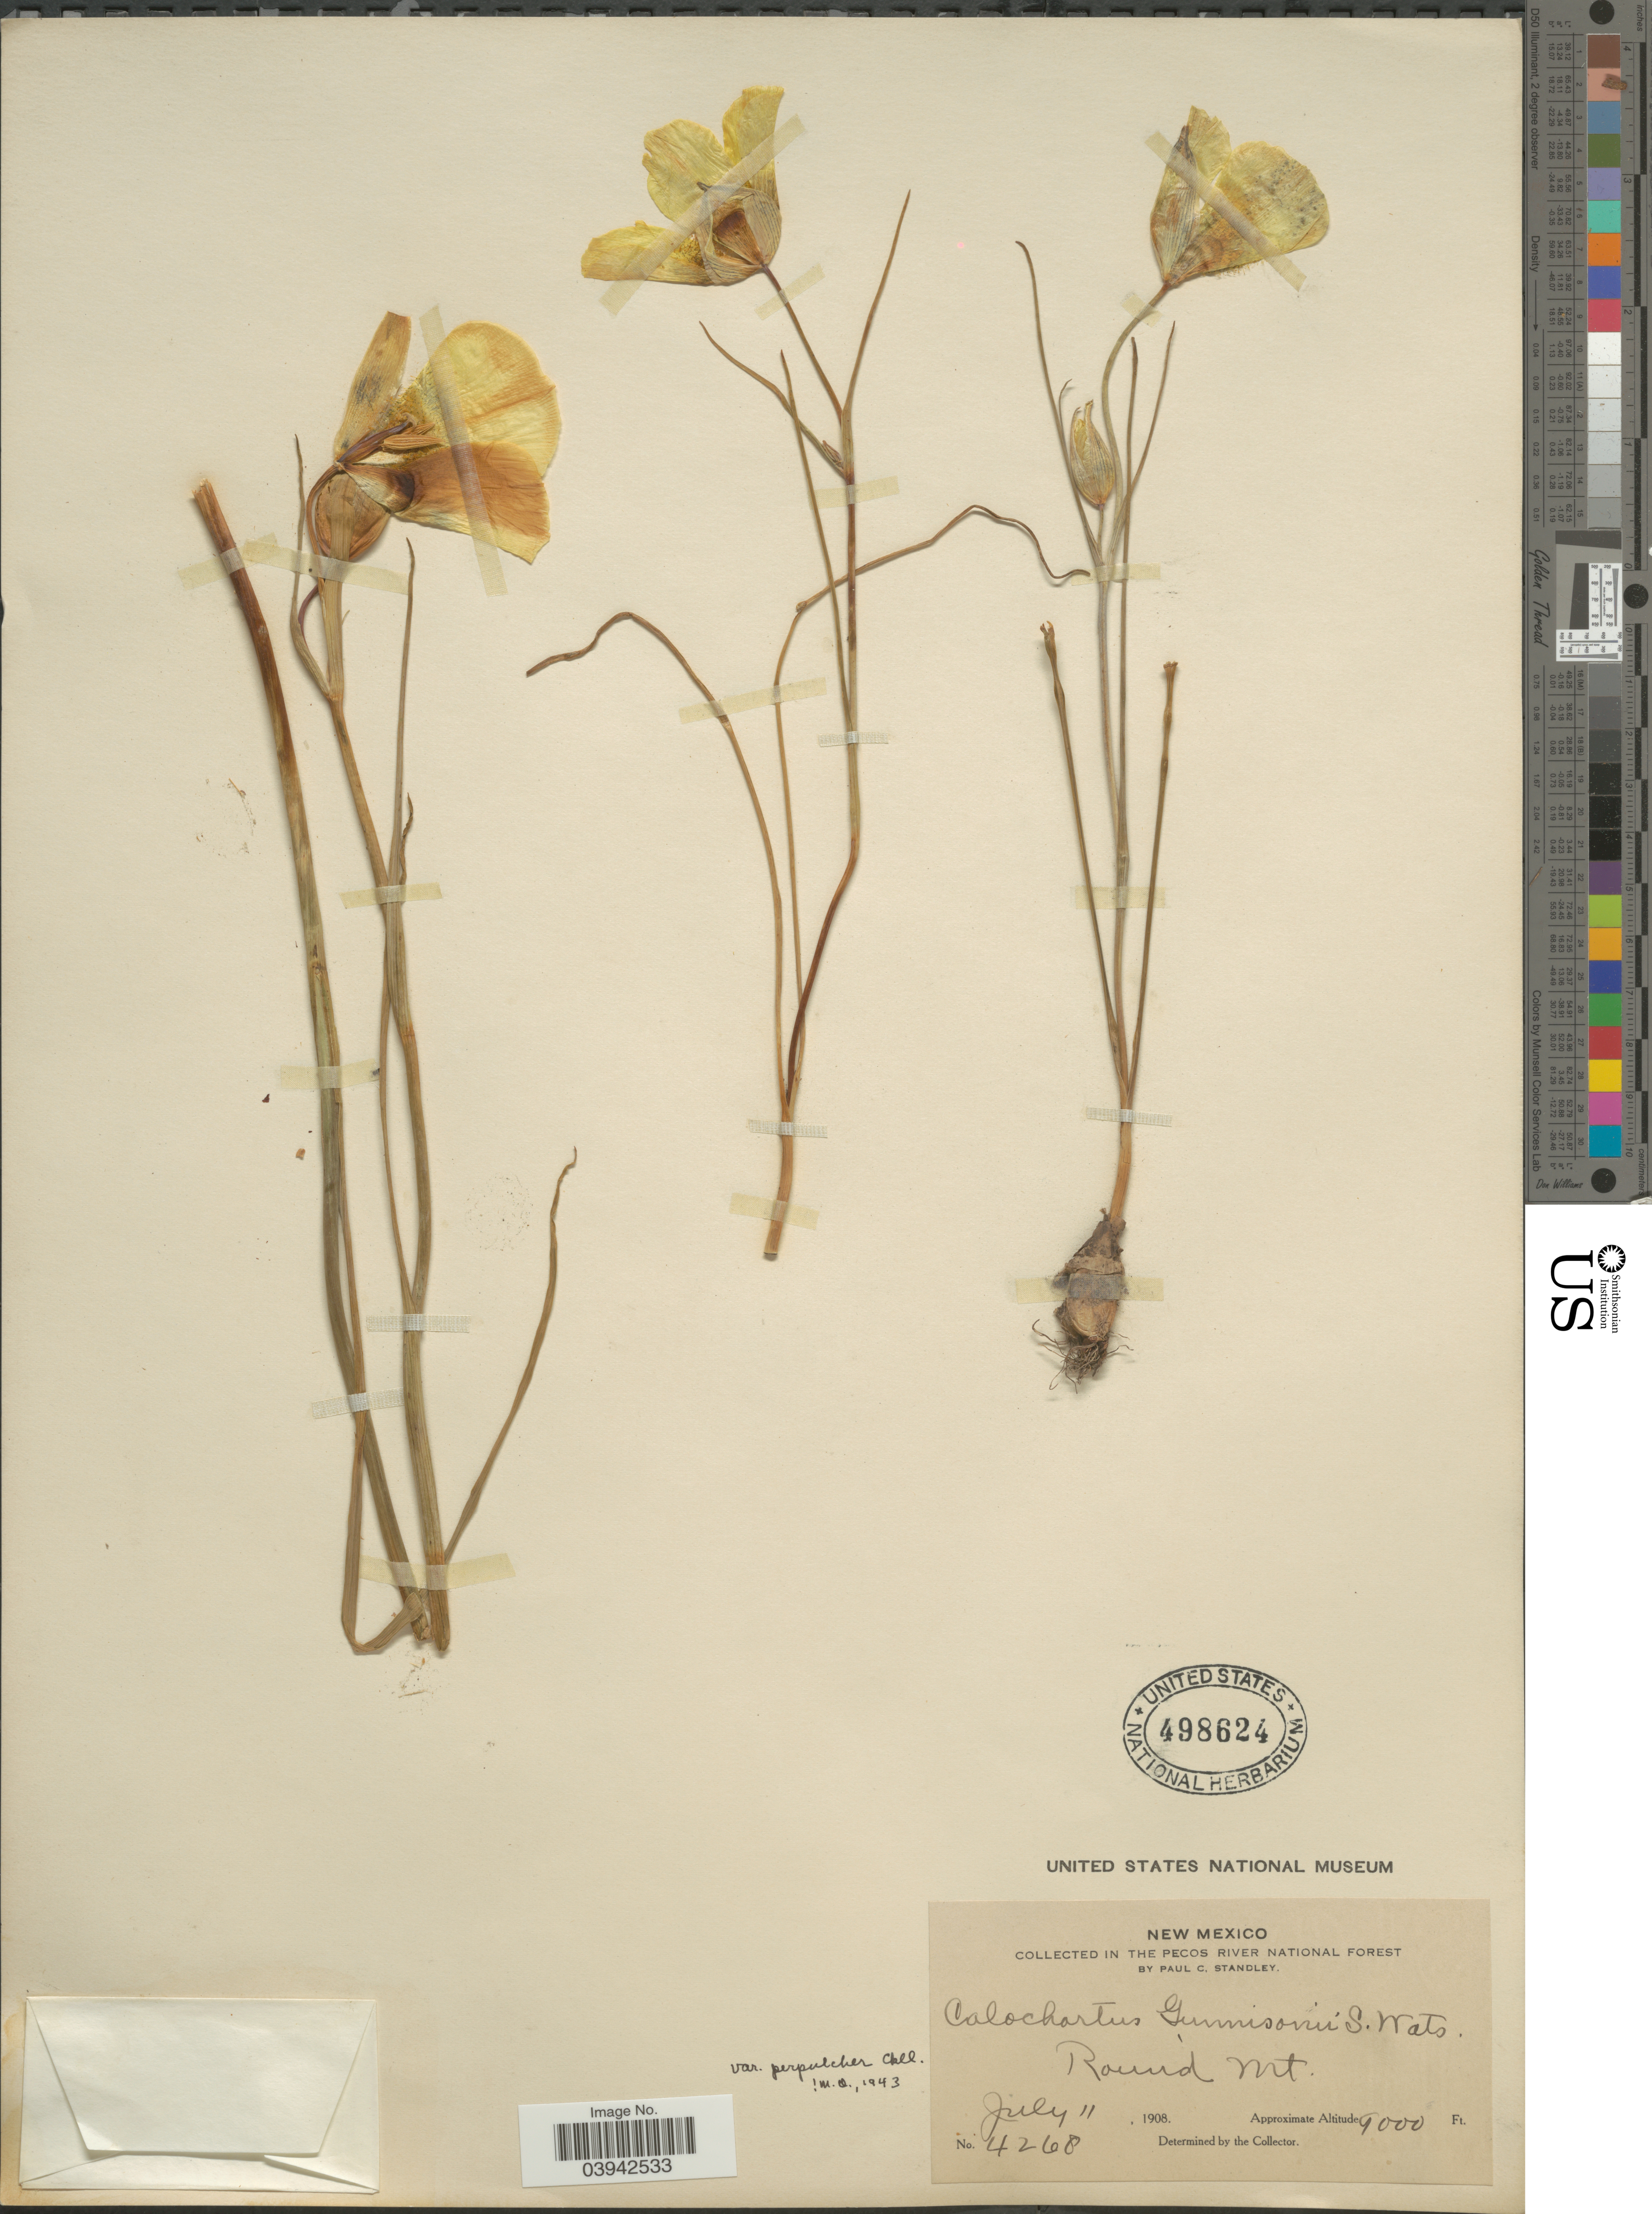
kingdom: Plantae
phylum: Tracheophyta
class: Liliopsida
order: Liliales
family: Liliaceae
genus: Calochortus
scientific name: Calochortus gunnisonii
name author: S. Watson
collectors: P. C. Standley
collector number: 4268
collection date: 1908-07-11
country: United States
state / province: New Mexico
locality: In the Pecos River National Forest. Round Mt.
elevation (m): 2743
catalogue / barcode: US 498624